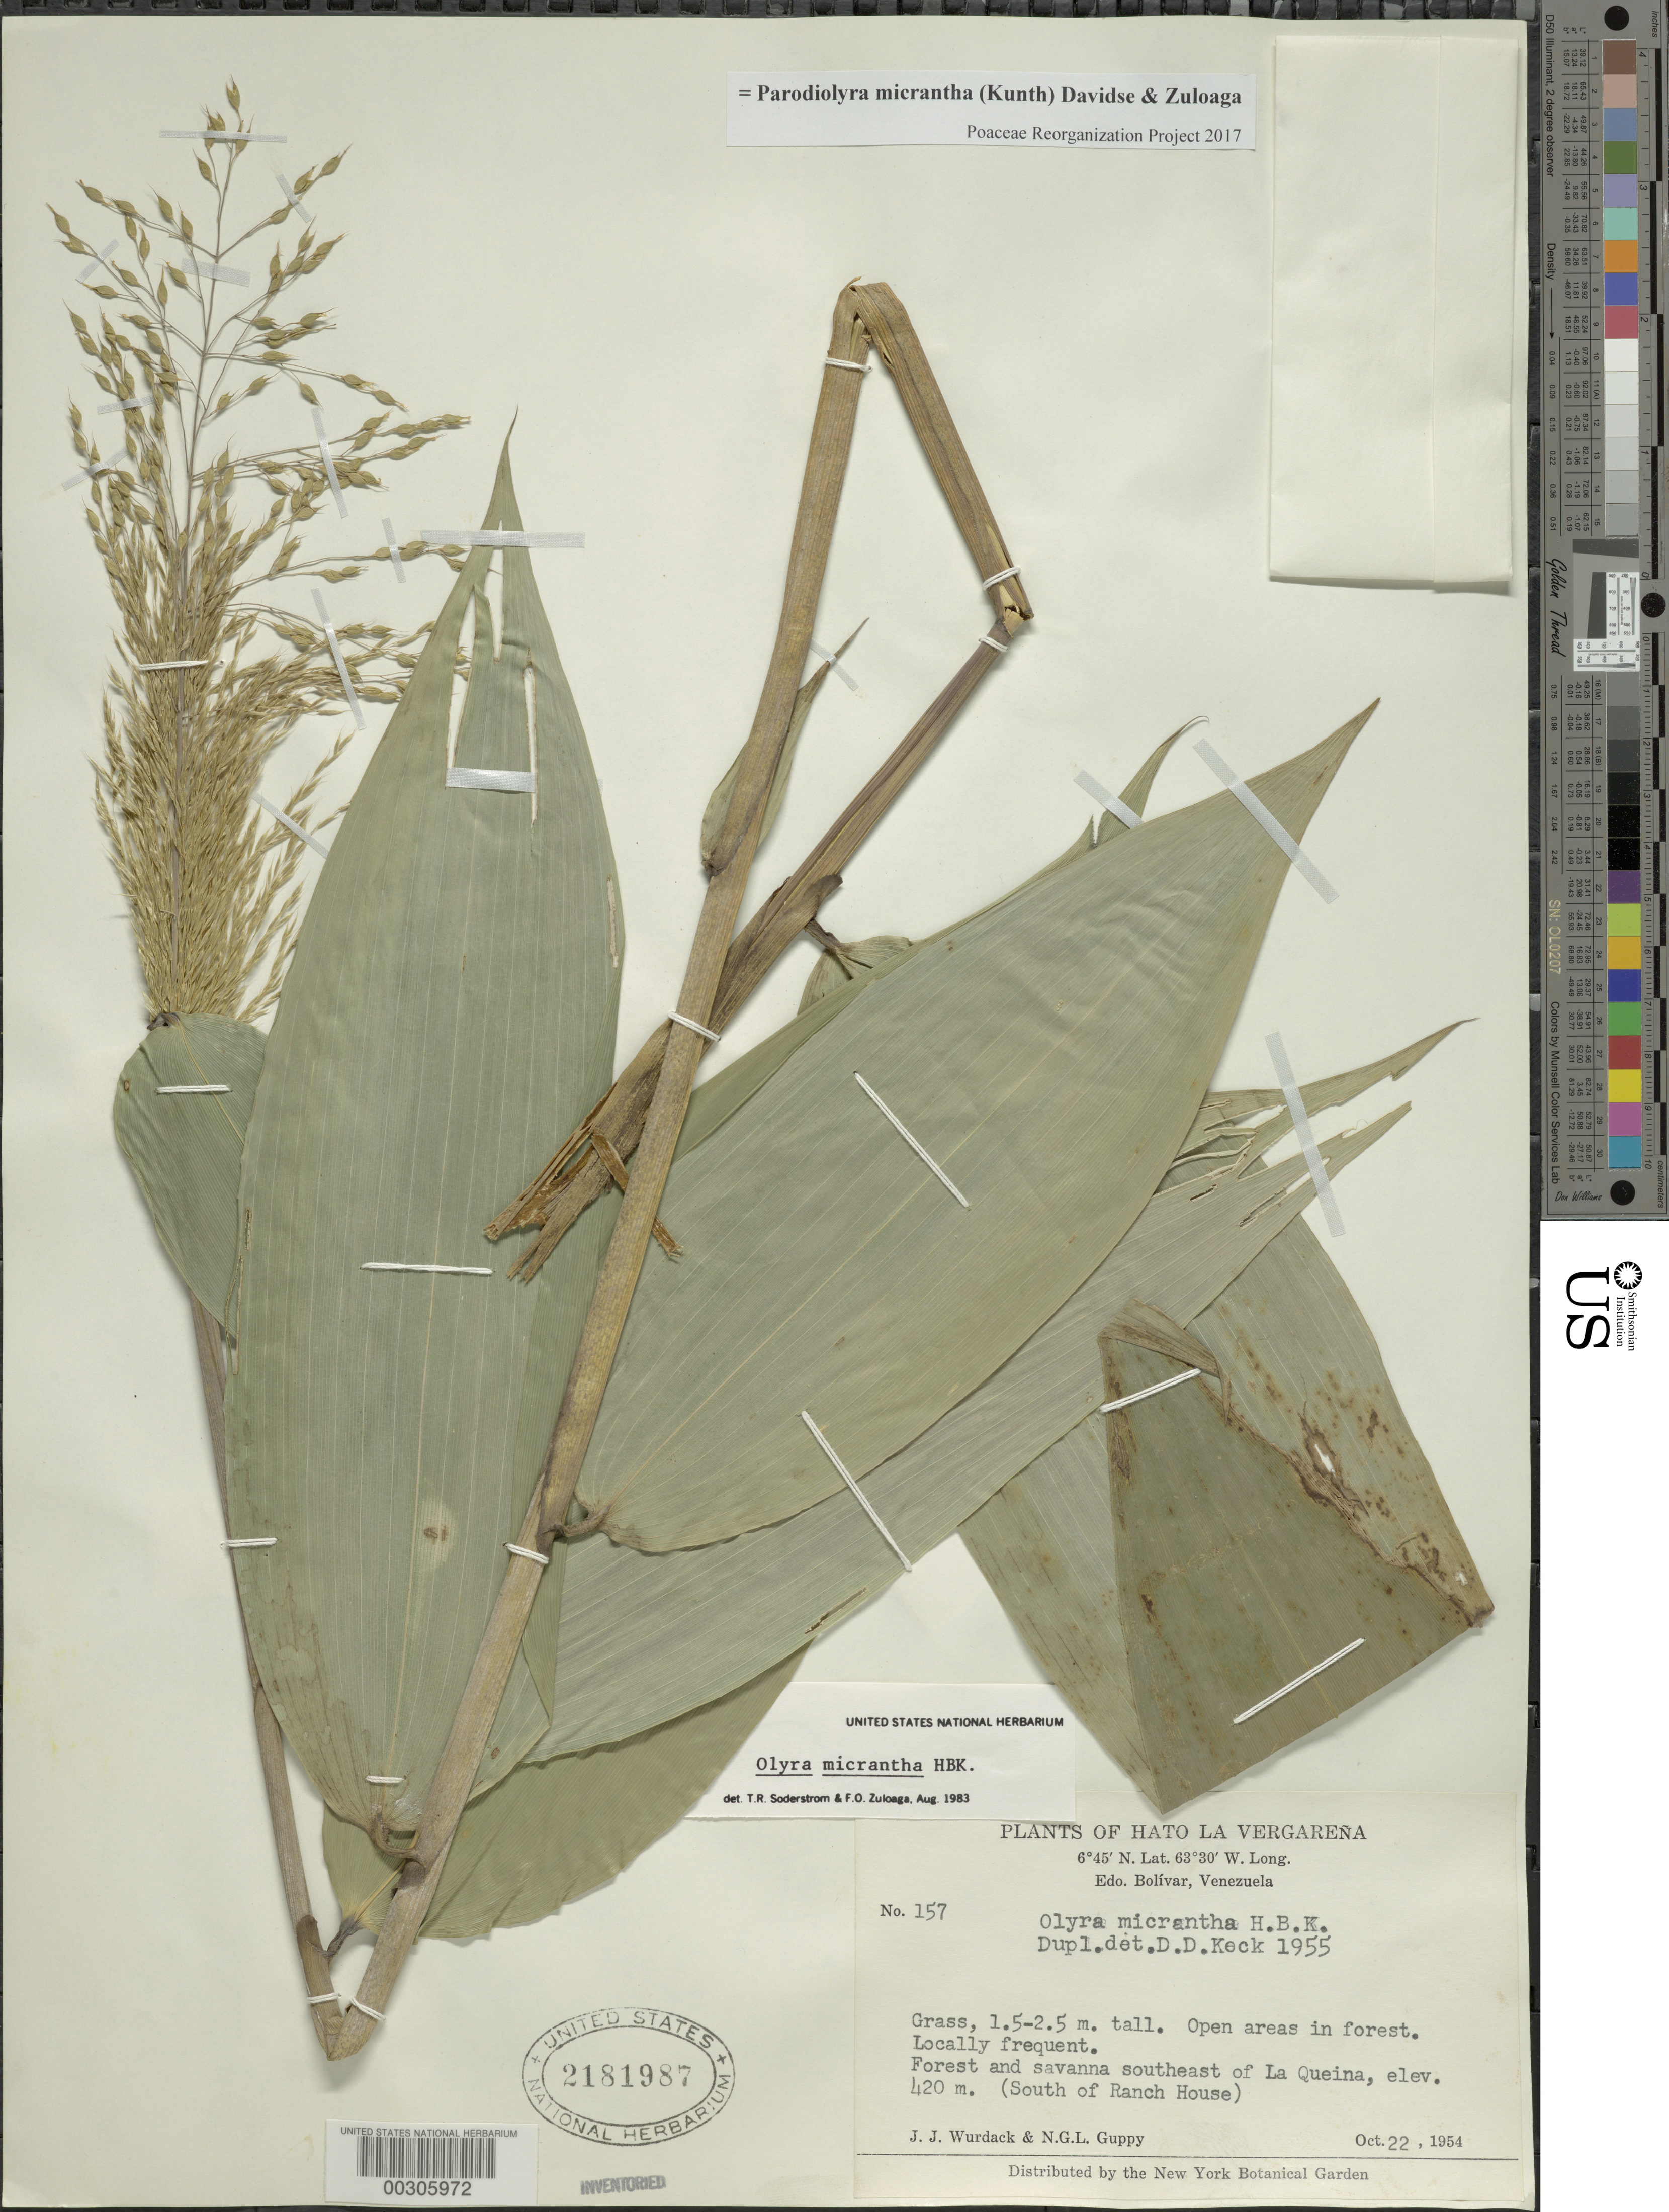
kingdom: Plantae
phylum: Tracheophyta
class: Liliopsida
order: Poales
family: Poaceae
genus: Parodiolyra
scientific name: Parodiolyra micrantha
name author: (Kunth) Davidse & Zuloaga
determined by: Poaceae Reorganization Project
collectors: J. J. Wurdack & N. Guppy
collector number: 157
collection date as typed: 22 Oct 1954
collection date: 1954-10-22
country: Venezuela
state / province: Bolivar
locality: Edo lat. 06 45'n: long 63 30'w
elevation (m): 420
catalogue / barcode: US 2181987